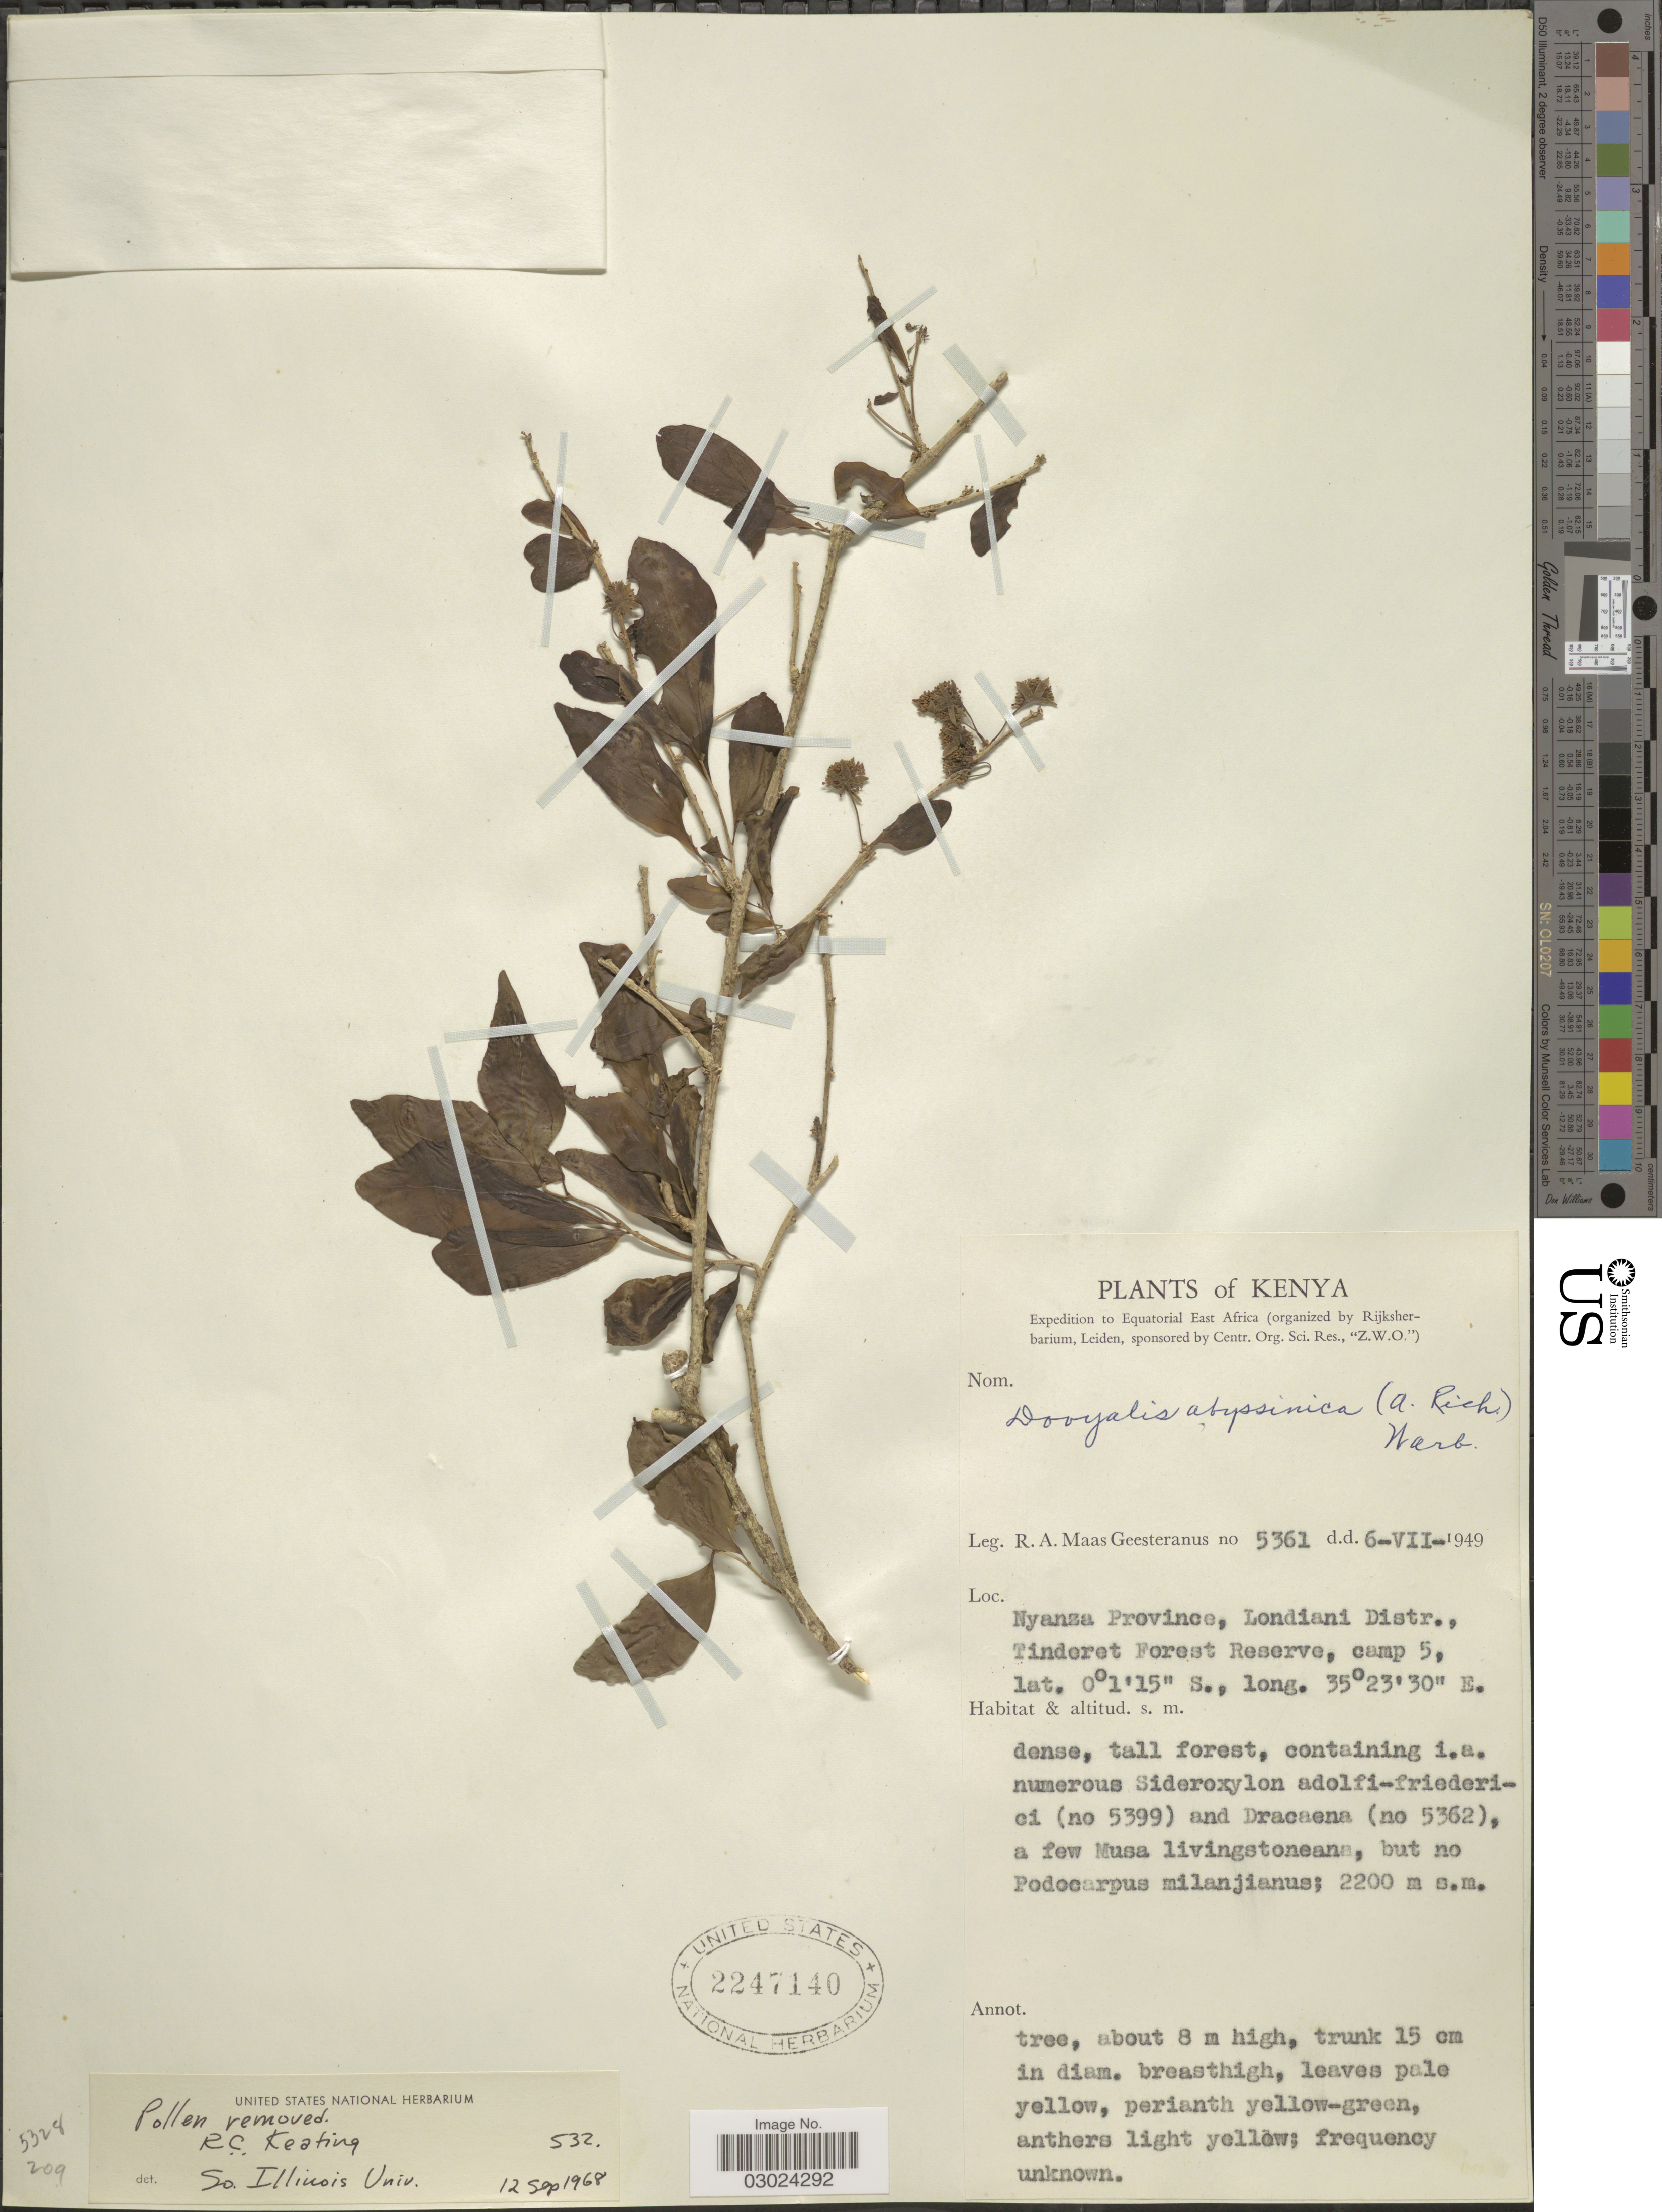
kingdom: Plantae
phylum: Tracheophyta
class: Magnoliopsida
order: Malpighiales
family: Salicaceae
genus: Dovyalis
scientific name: Dovyalis abyssinica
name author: (A. Rich.) Warb.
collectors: R. A. Maas Geesteranus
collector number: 5361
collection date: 1949-07-06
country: Kenya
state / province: Kericho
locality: Nyanza Province, Londiani Distr., Tinderet Forest Reserve, camp 5.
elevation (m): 2200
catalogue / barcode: US 2247140